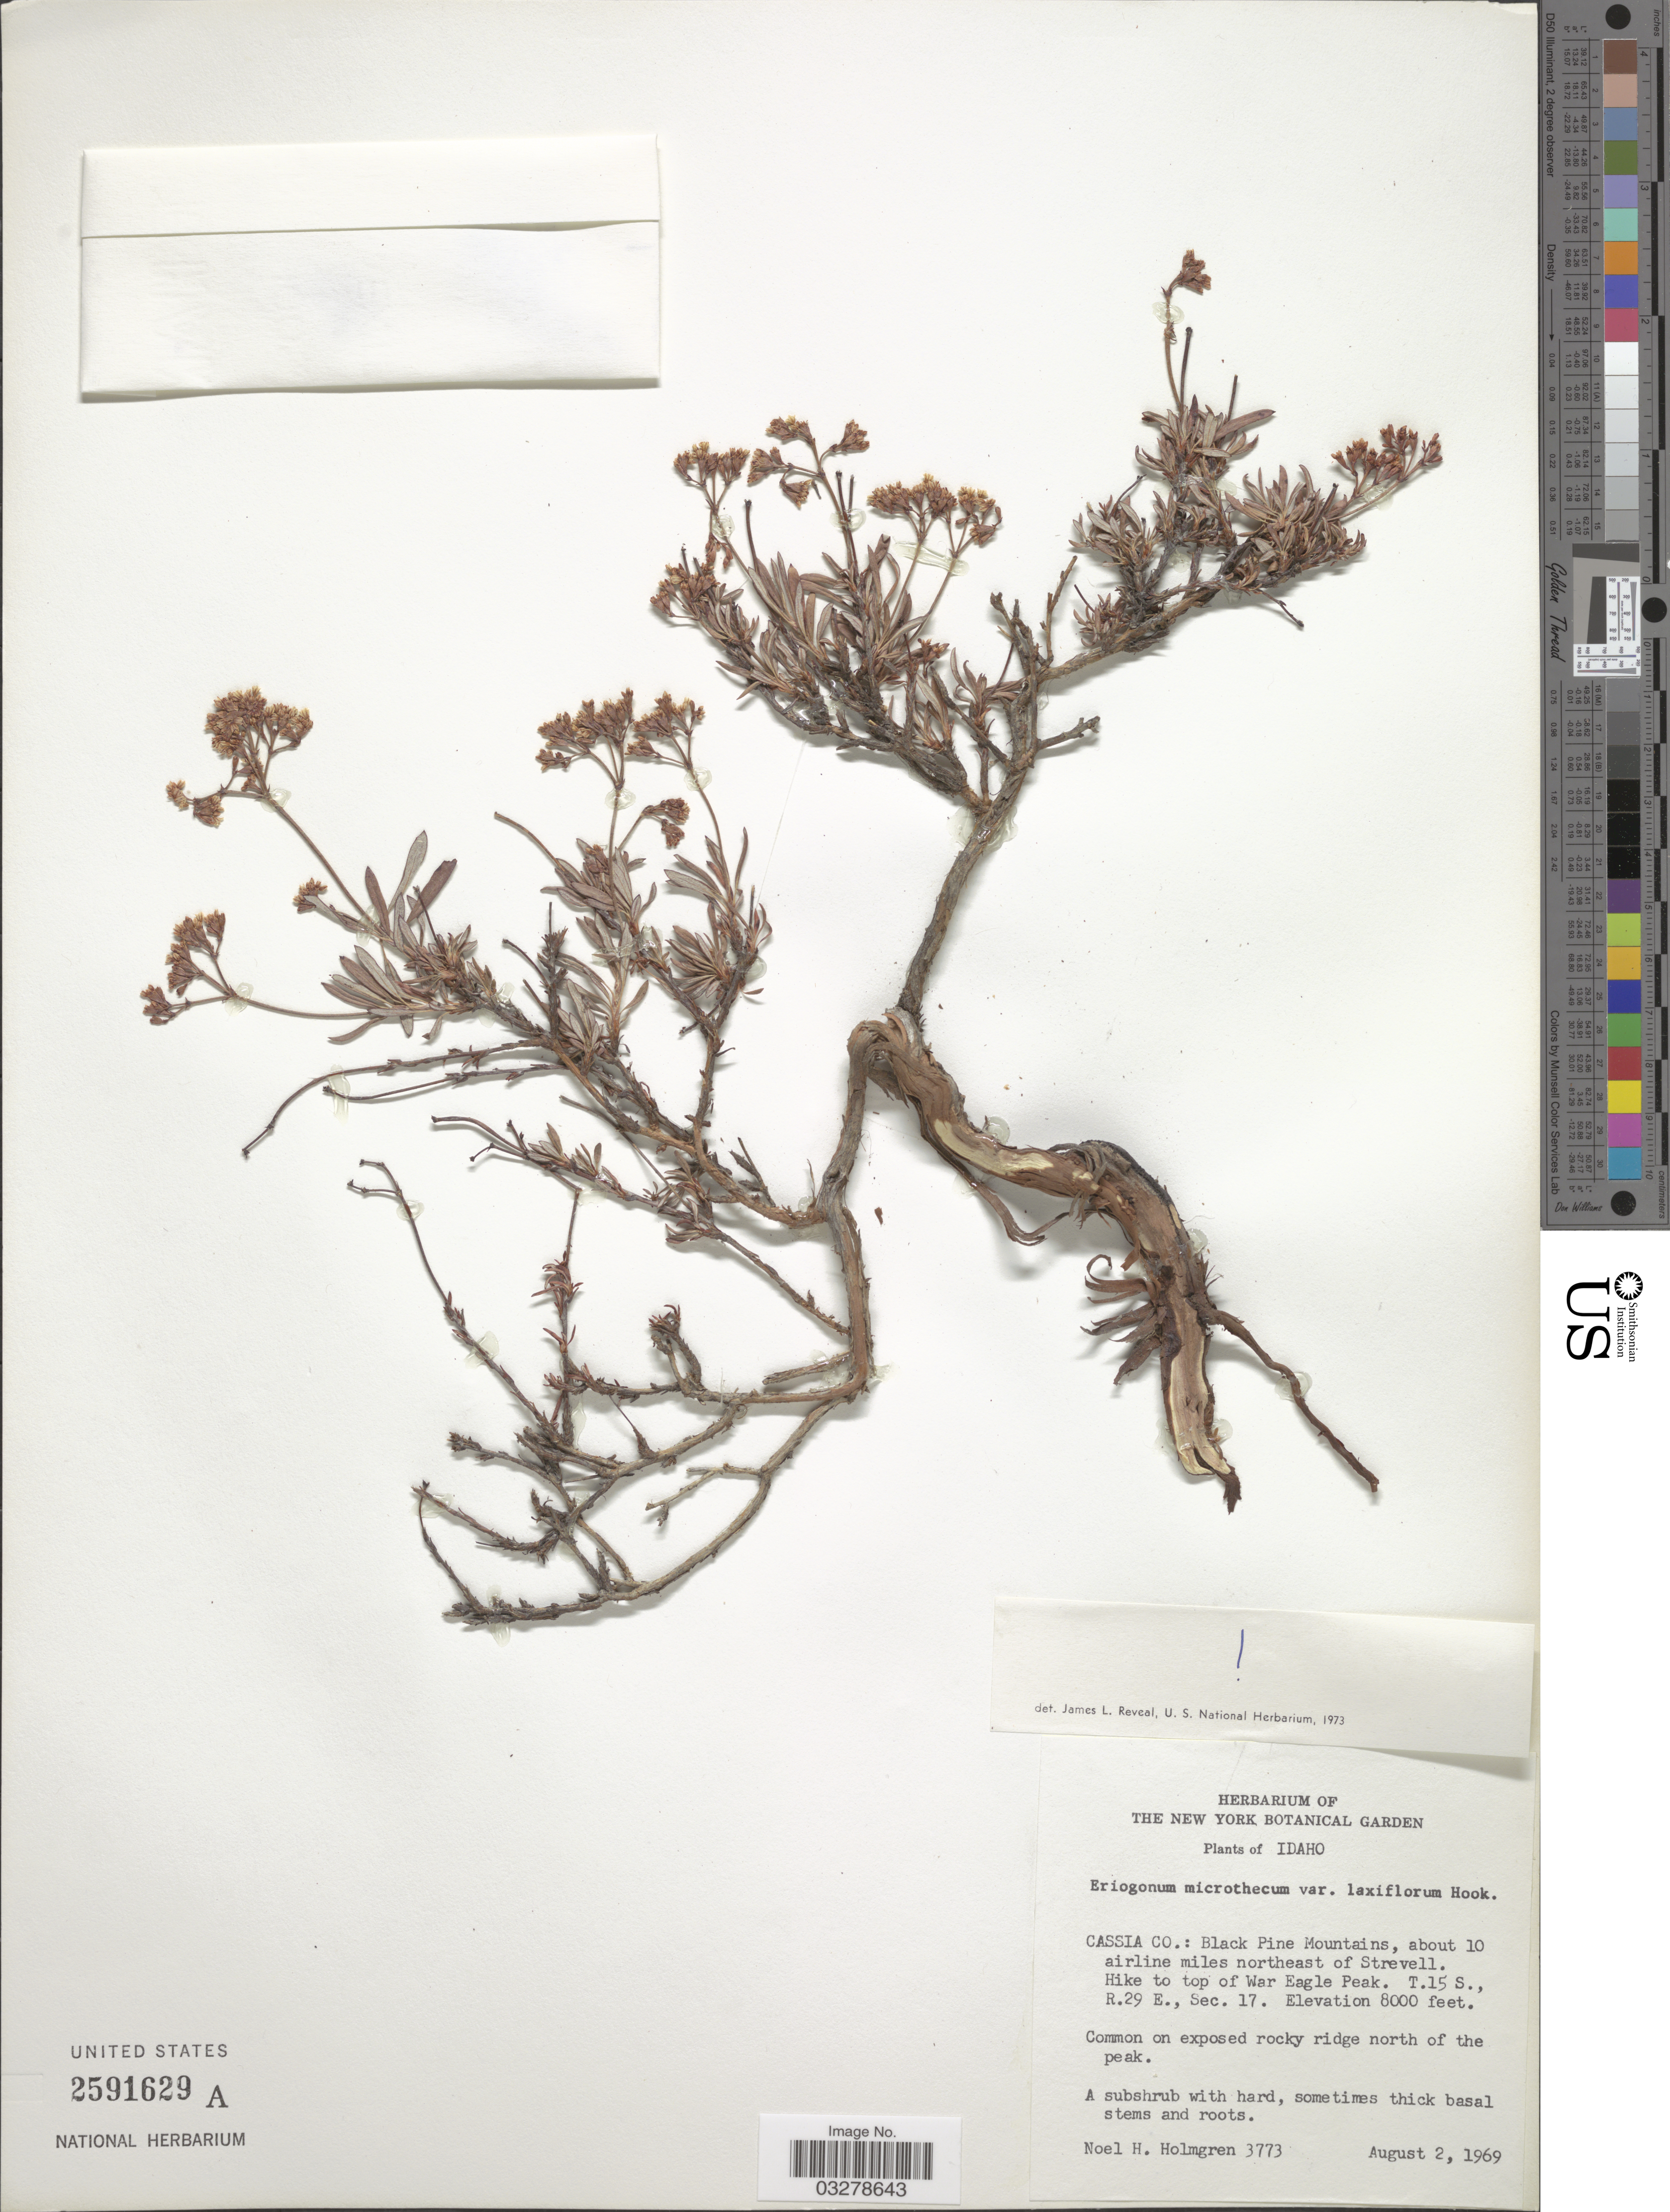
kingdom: Plantae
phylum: Tracheophyta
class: Magnoliopsida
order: Caryophyllales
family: Polygonaceae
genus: Eriogonum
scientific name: Eriogonum microtheca var. laxiflorum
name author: Hook.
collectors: N. H. Holmgren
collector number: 3773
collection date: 1969-08-02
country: United States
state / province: Idaho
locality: Cassia Co.: Black Pine Mountains, about 10 airline miles northeast of Strevell. Hike to top of War Eagle Peak. T.15 S., R.29 E., Sec. 17.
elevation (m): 2438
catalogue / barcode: US 2591629A